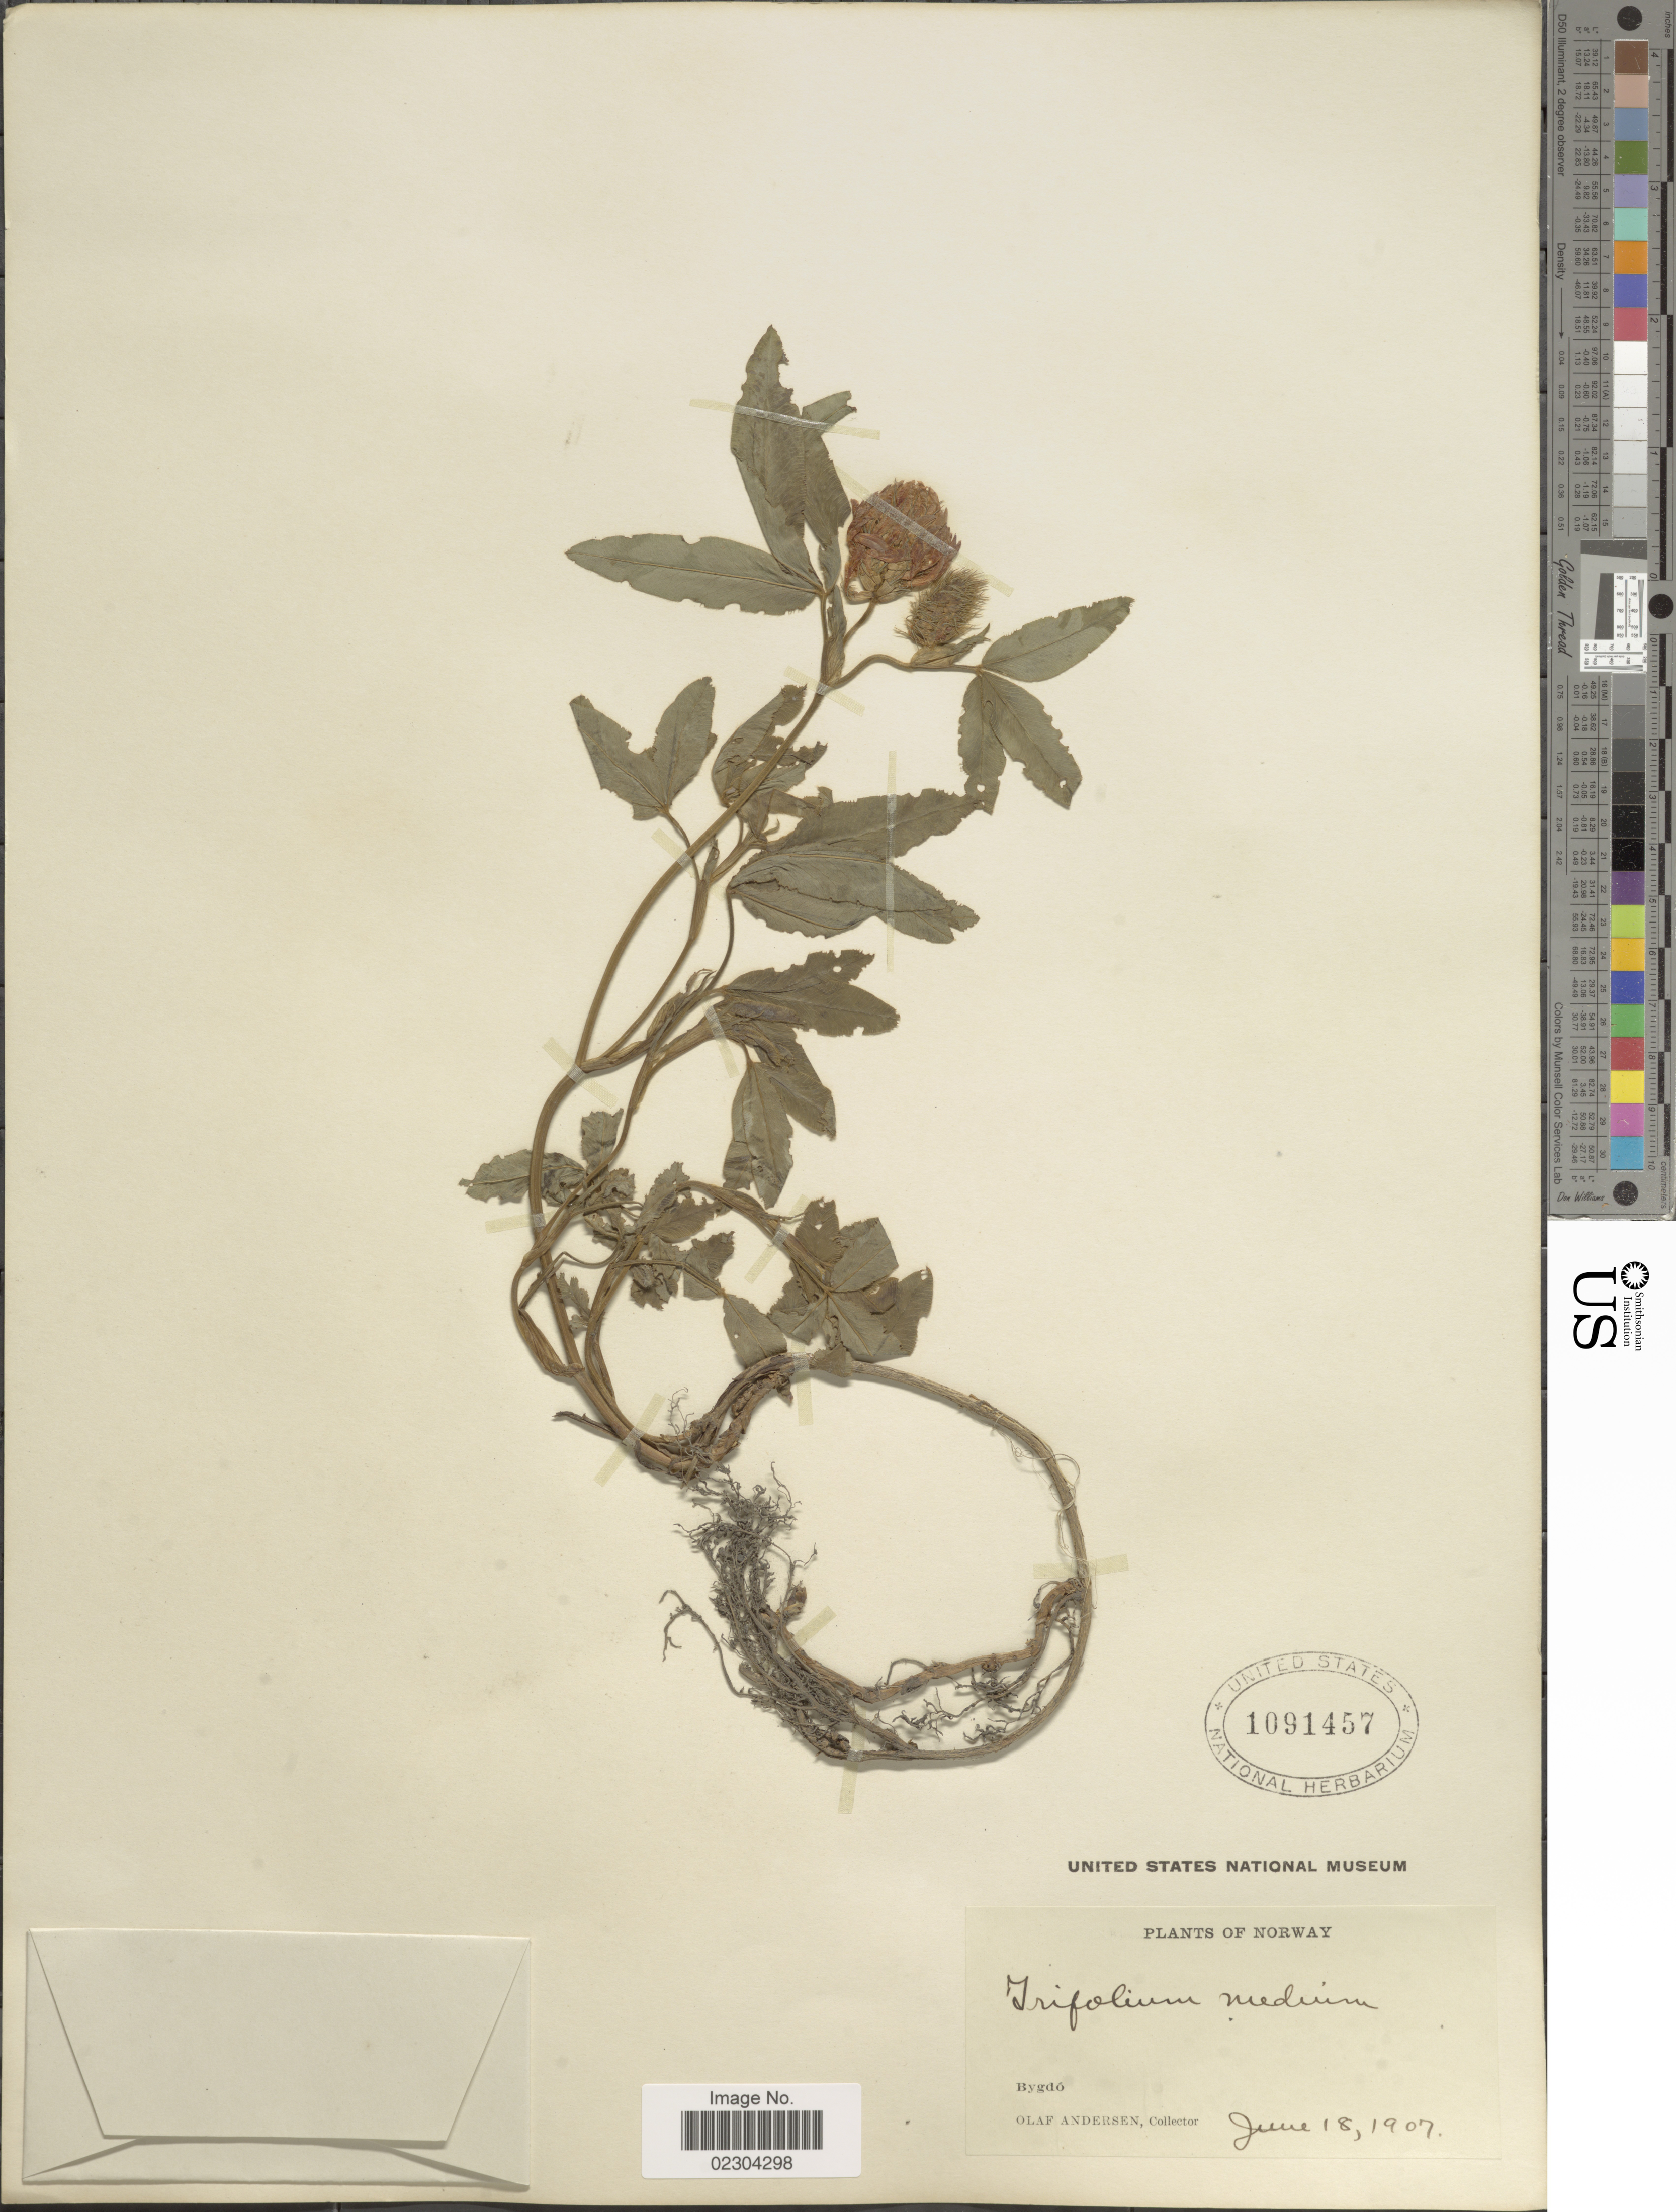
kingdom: Plantae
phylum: Tracheophyta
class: Magnoliopsida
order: Fabales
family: Fabaceae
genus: Trifolium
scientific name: Trifolium medium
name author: L.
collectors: O. Andersen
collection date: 1907-06-18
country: Norway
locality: Bygdo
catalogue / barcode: US 1091457